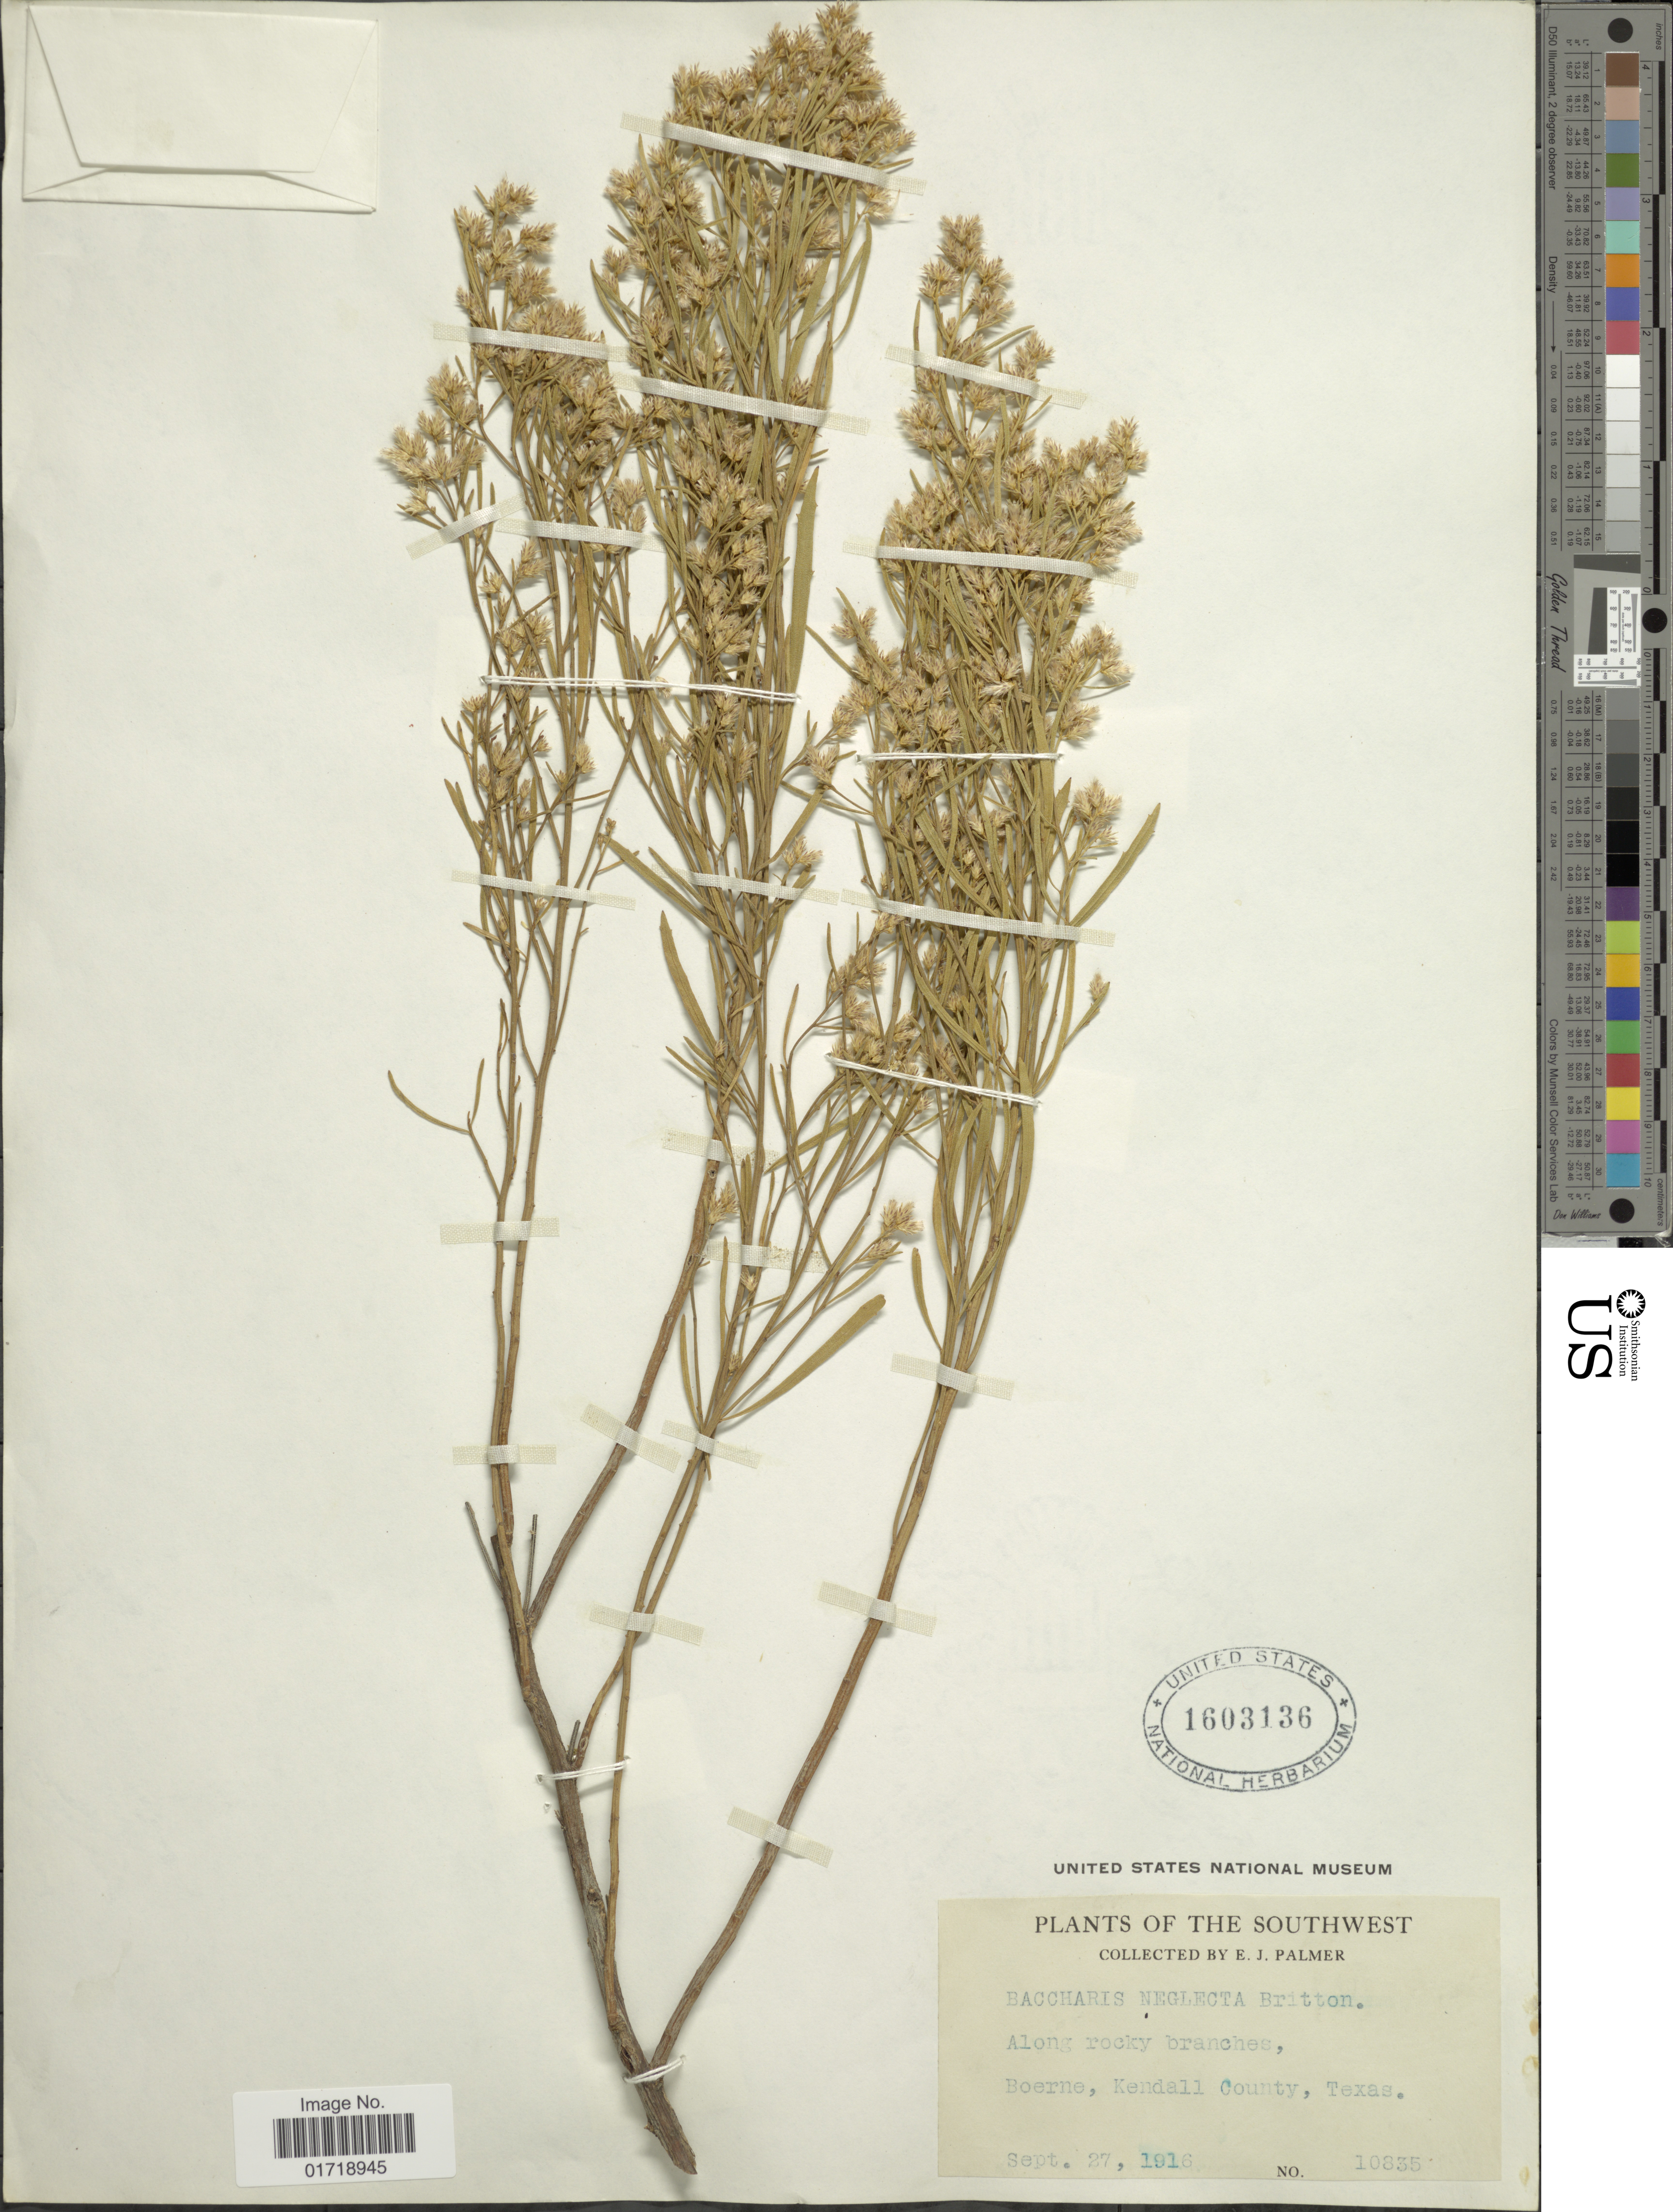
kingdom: Plantae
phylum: Tracheophyta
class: Magnoliopsida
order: Asterales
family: Asteraceae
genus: Baccharis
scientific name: Baccharis neglecta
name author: Britton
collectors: E. J. Palmer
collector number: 10835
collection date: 1916-09-27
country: United States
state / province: Texas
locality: Along rocky branches, Boerne, Kendall County, Texas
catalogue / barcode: US 1603136